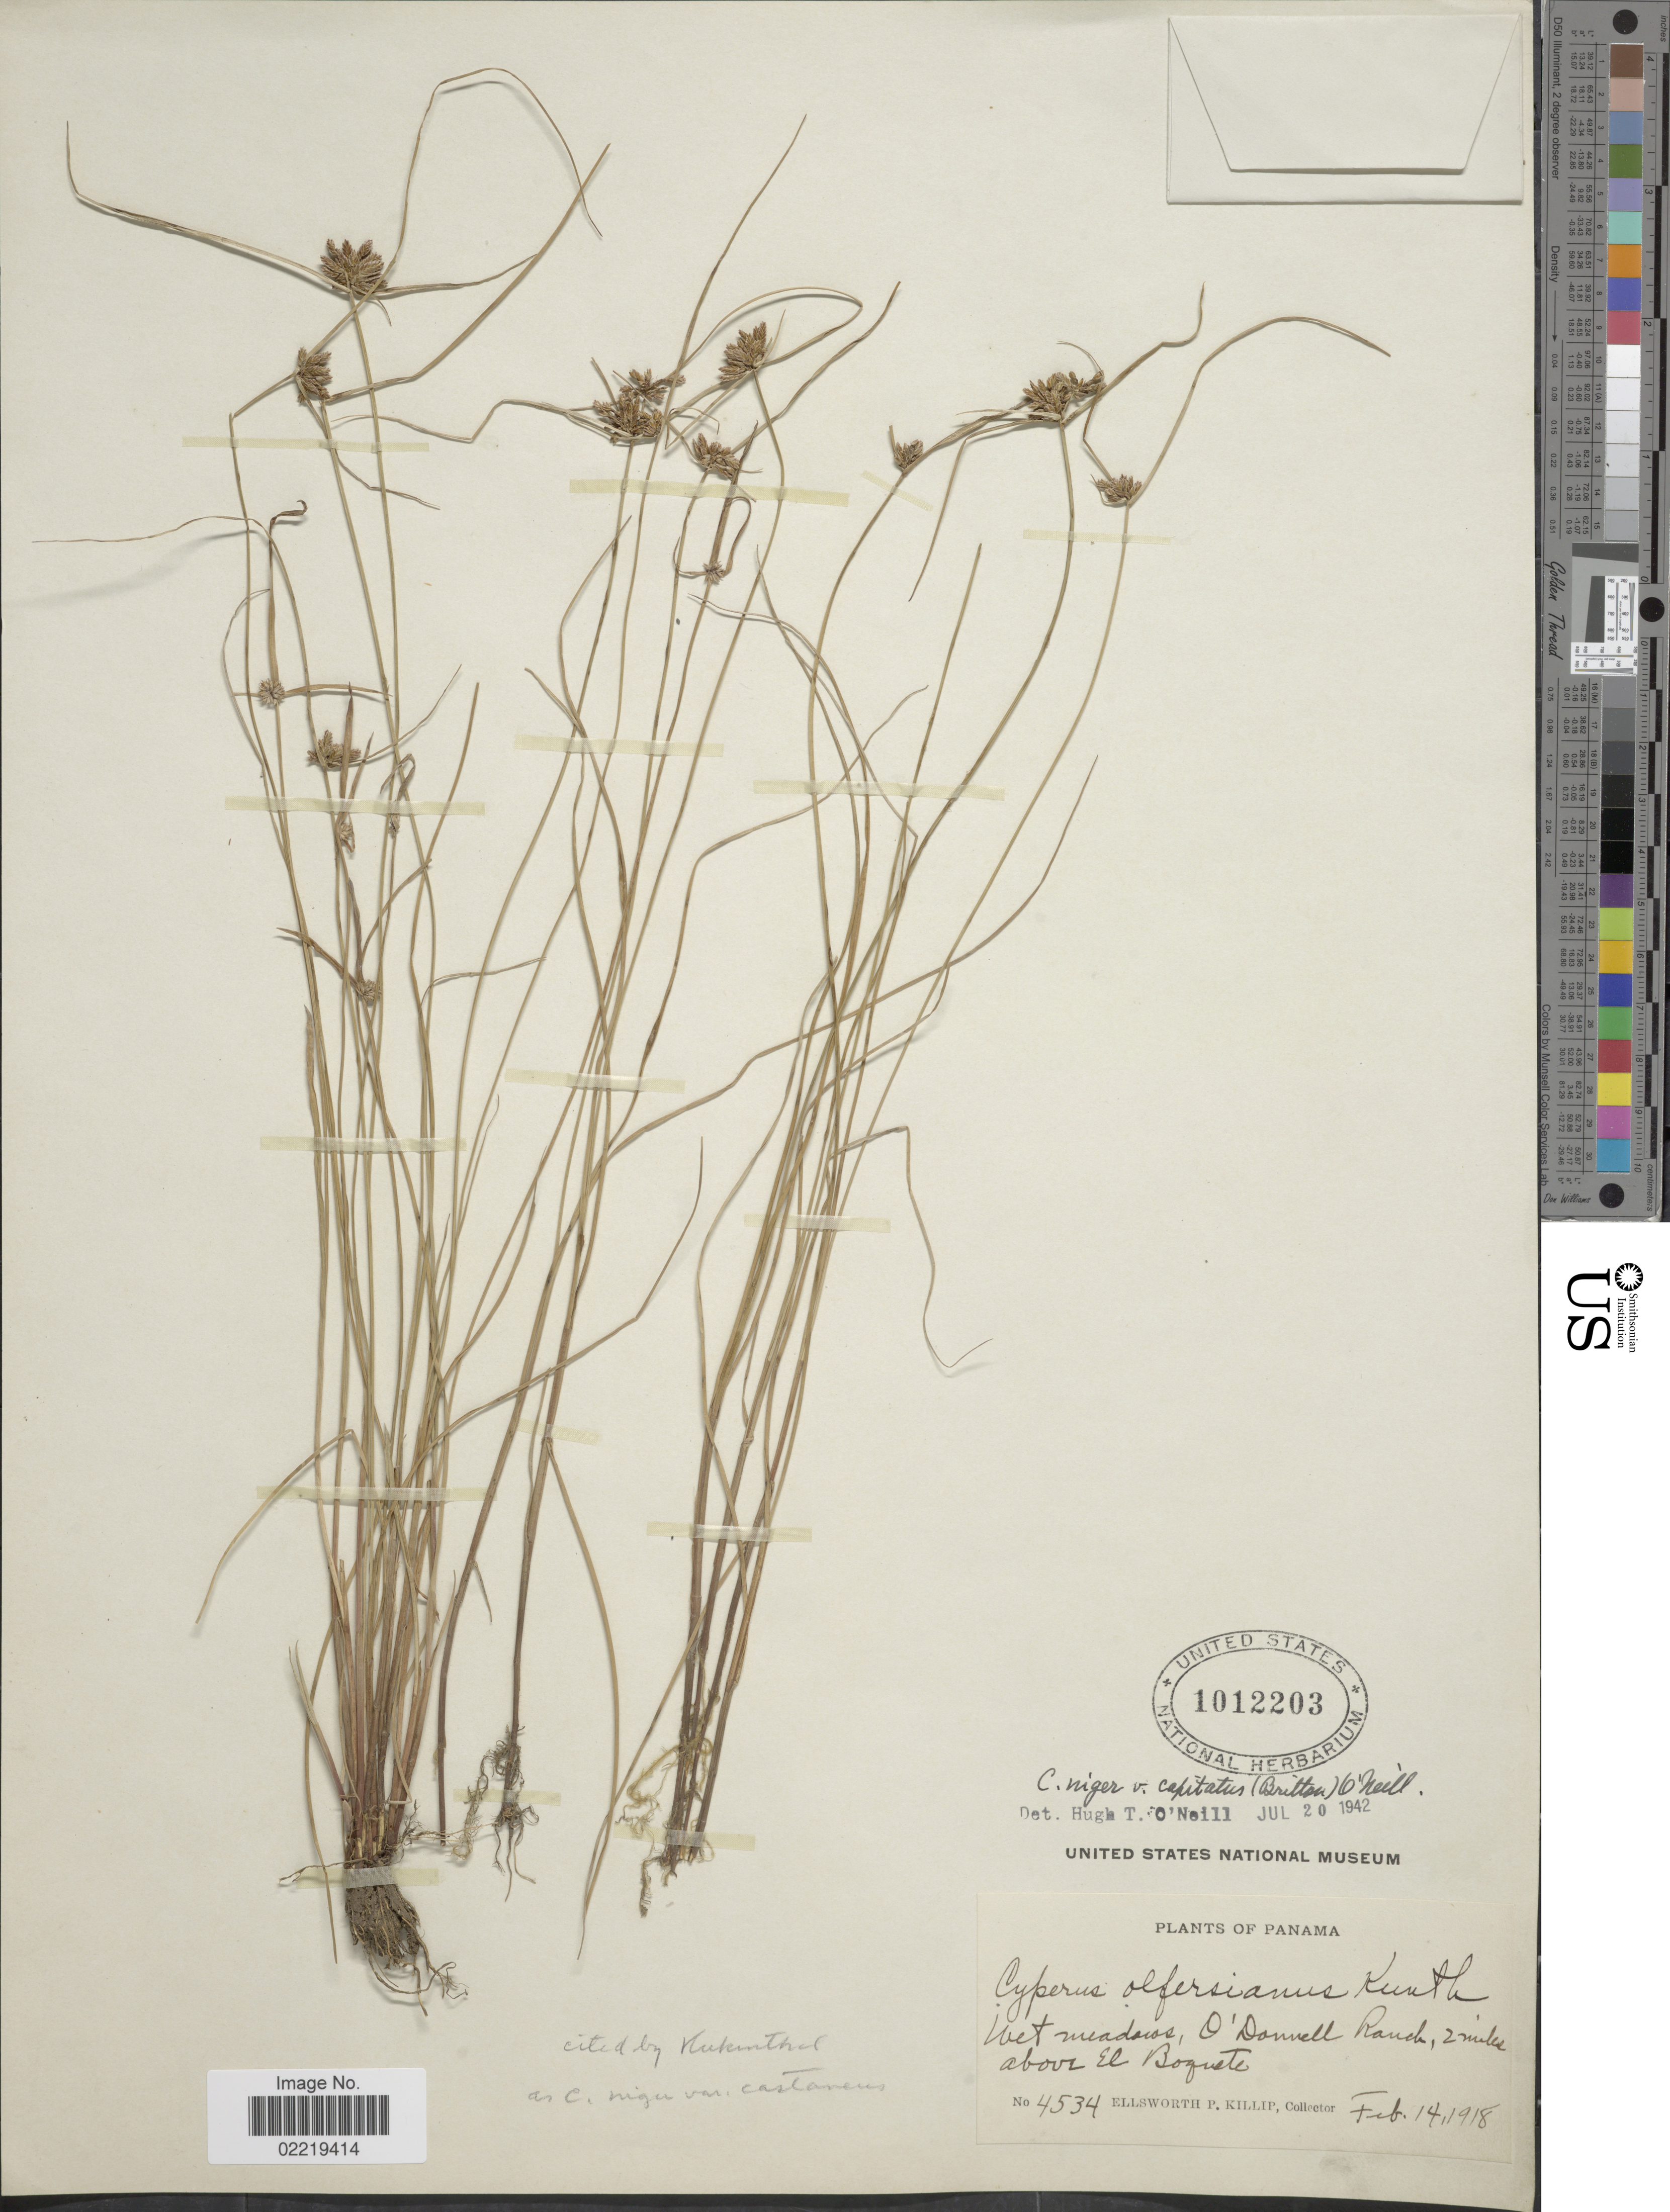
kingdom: Plantae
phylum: Tracheophyta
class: Liliopsida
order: Poales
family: Cyperaceae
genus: Cyperus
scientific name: Cyperus niger var. castaneus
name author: (S. Watson) Kük.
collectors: E. P. Killip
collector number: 4534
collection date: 1918-02-14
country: Panama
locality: O' Donnell Ranch, 2 mile above El Boquete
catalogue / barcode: US 1012203